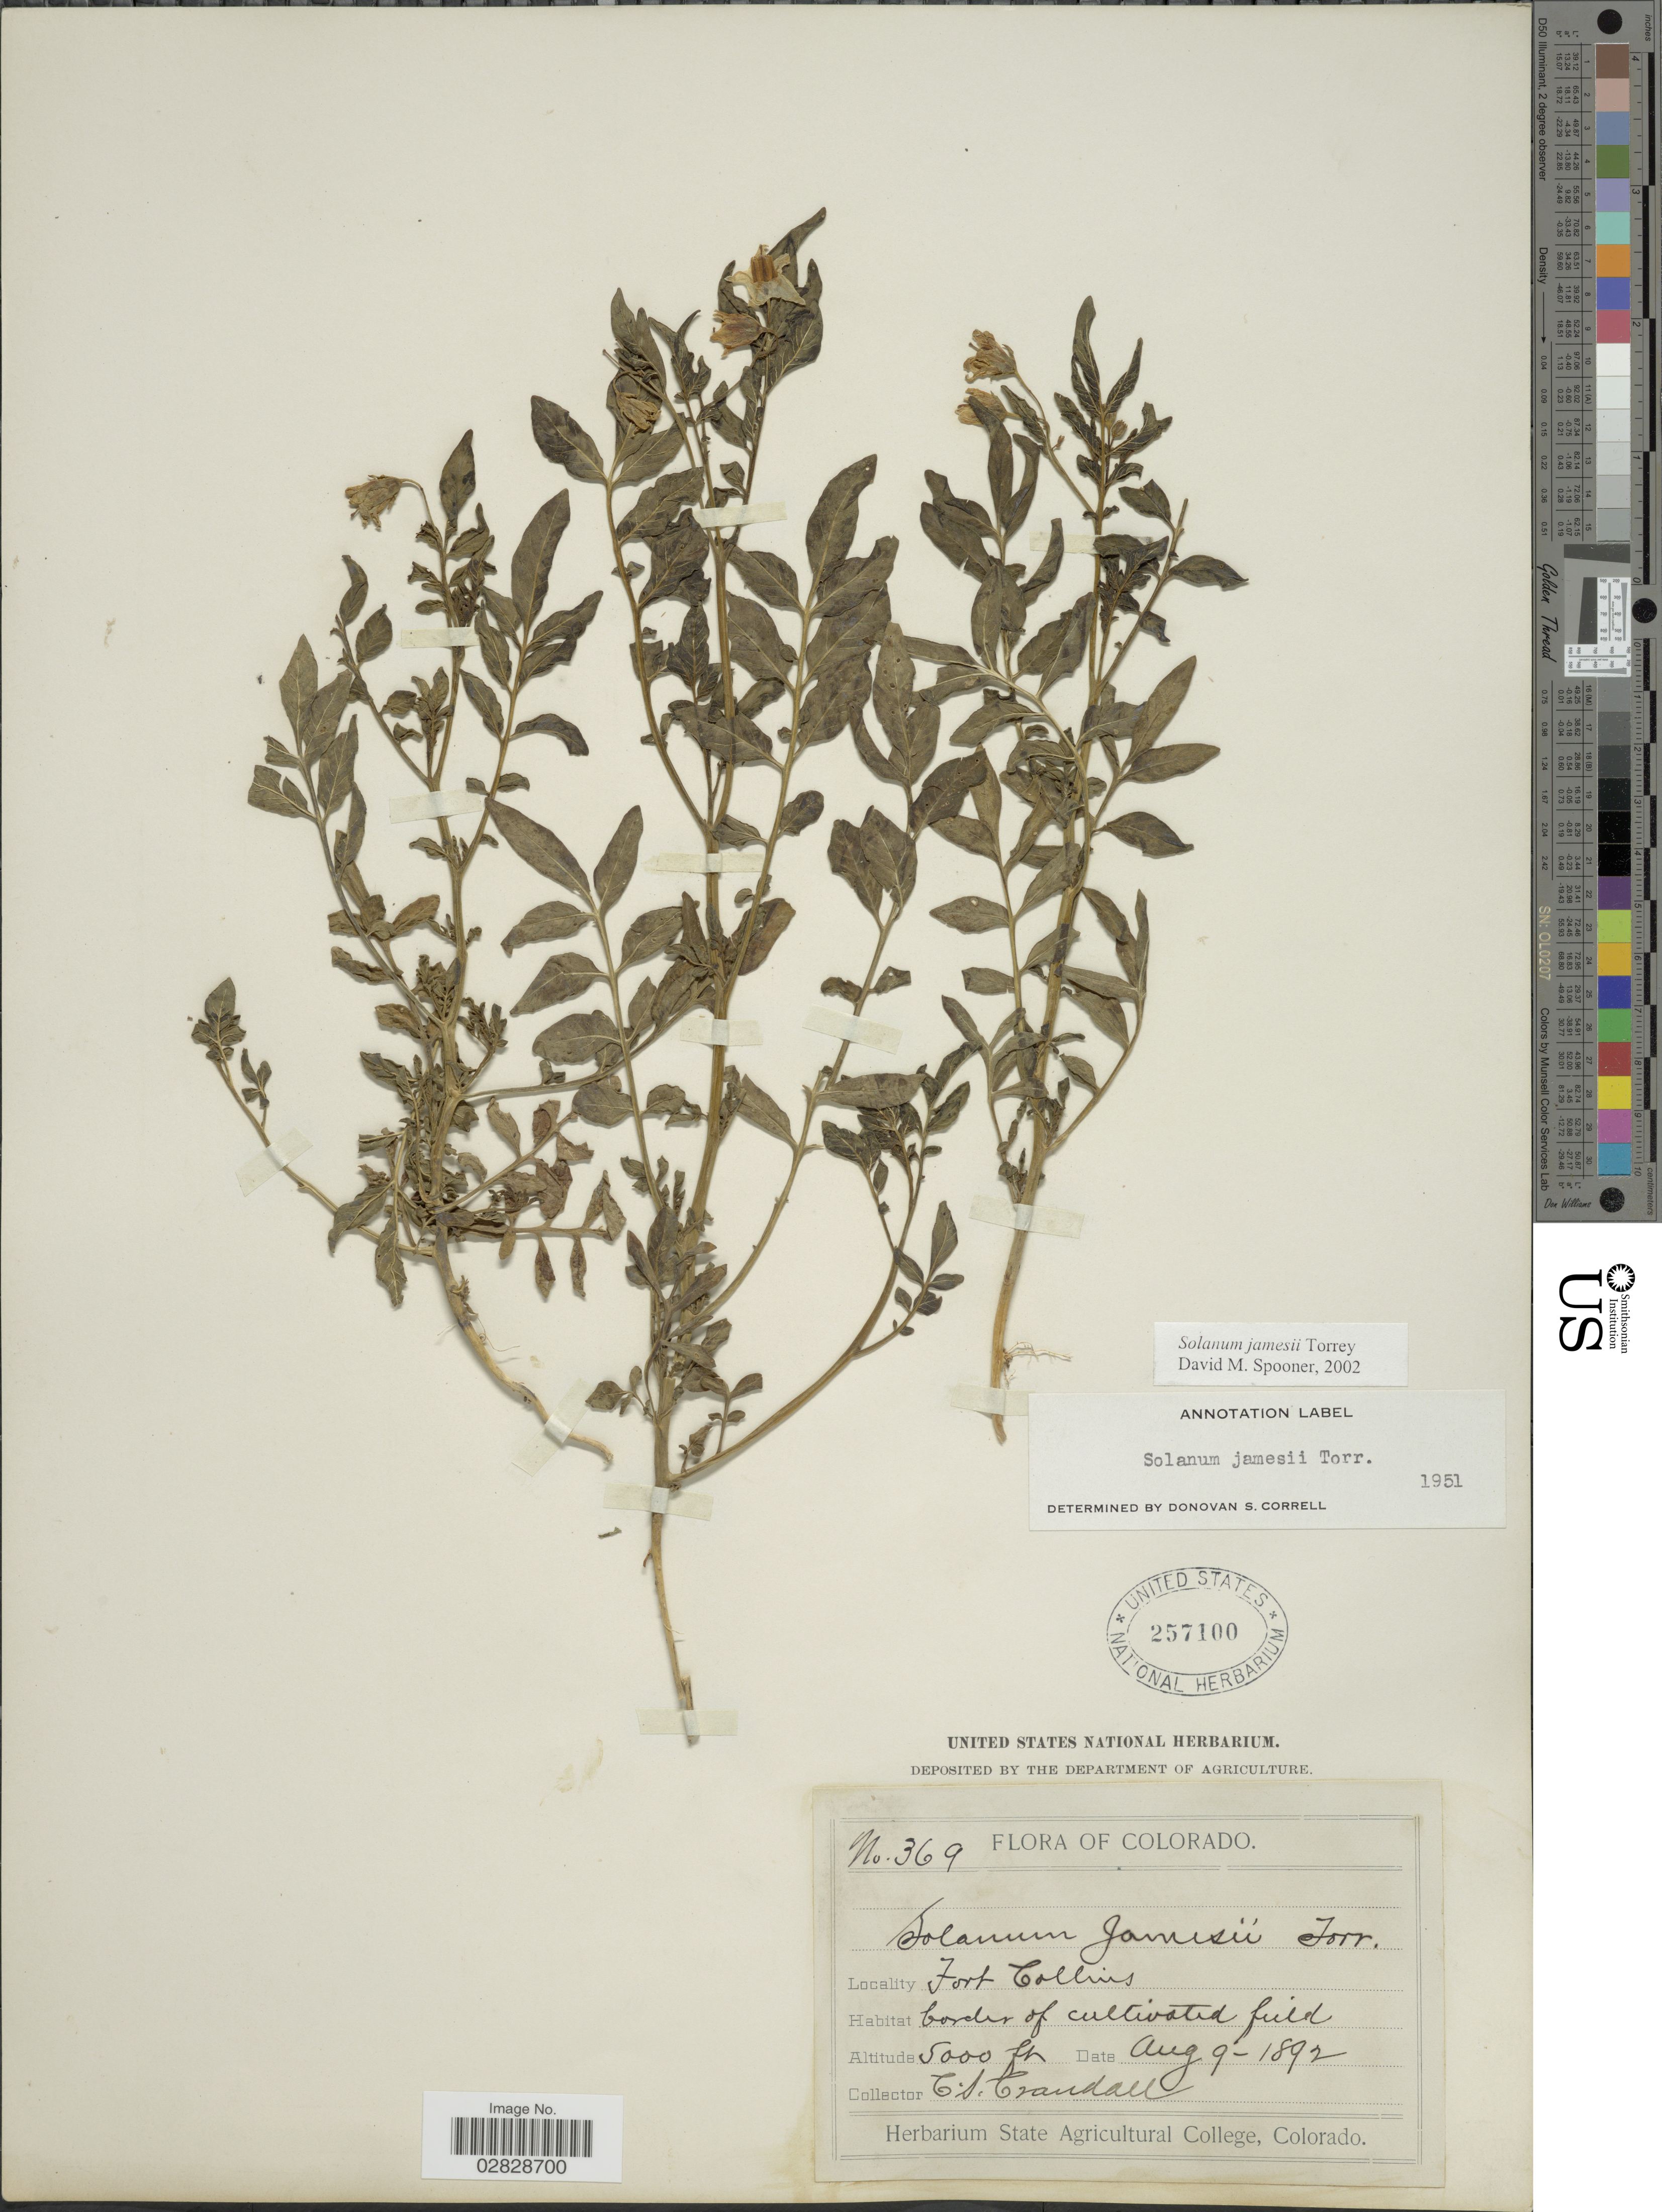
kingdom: Plantae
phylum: Tracheophyta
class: Magnoliopsida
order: Solanales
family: Solanaceae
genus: Solanum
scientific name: Solanum jamesii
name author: Torr.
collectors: C. Crandall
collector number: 369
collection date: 1892-08-09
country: United States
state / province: Colorado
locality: Fort Collins. Border of cultivated field.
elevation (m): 1524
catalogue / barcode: US 257100